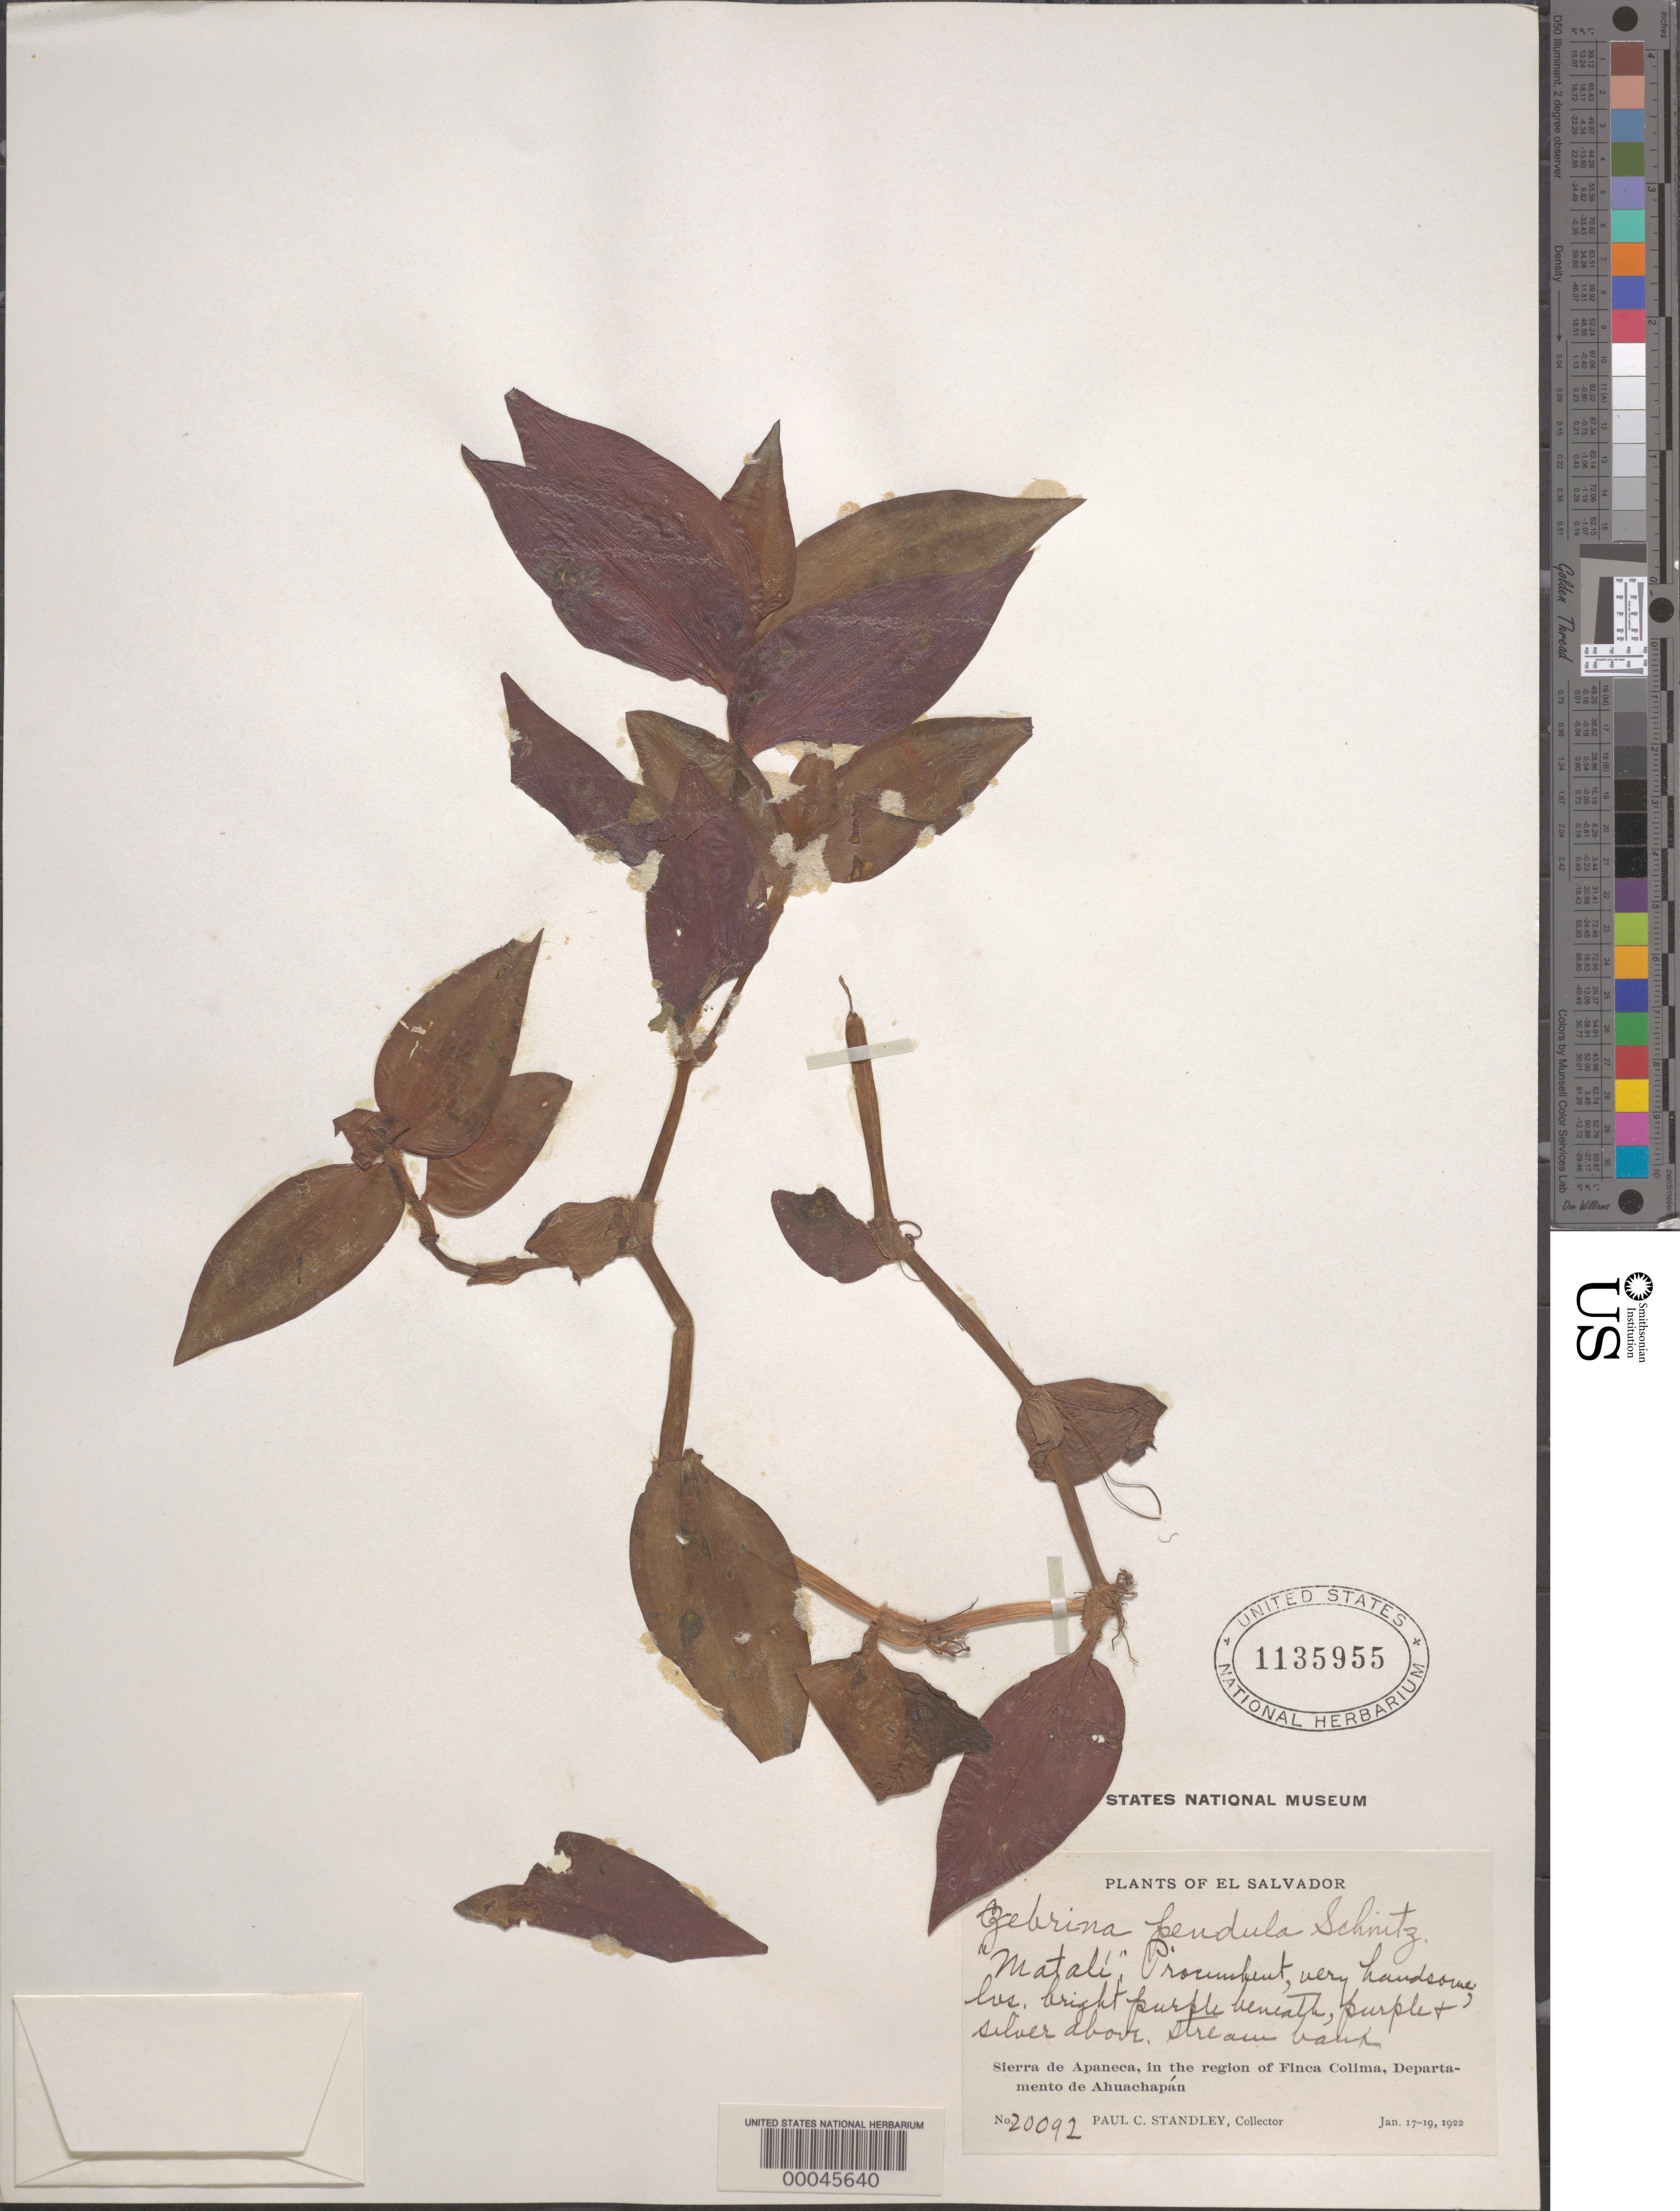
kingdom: Plantae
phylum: Tracheophyta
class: Liliopsida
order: Commelinales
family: Commelinaceae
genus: Tradescantia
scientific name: Tradescantia zebrina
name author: Bosse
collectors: P. C. Standley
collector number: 20092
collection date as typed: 17 Jan 1922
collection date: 1922-01-17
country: El Salvador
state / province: Ahuachapán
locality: Sierra de apaneca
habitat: Streambank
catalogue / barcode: US 1135955